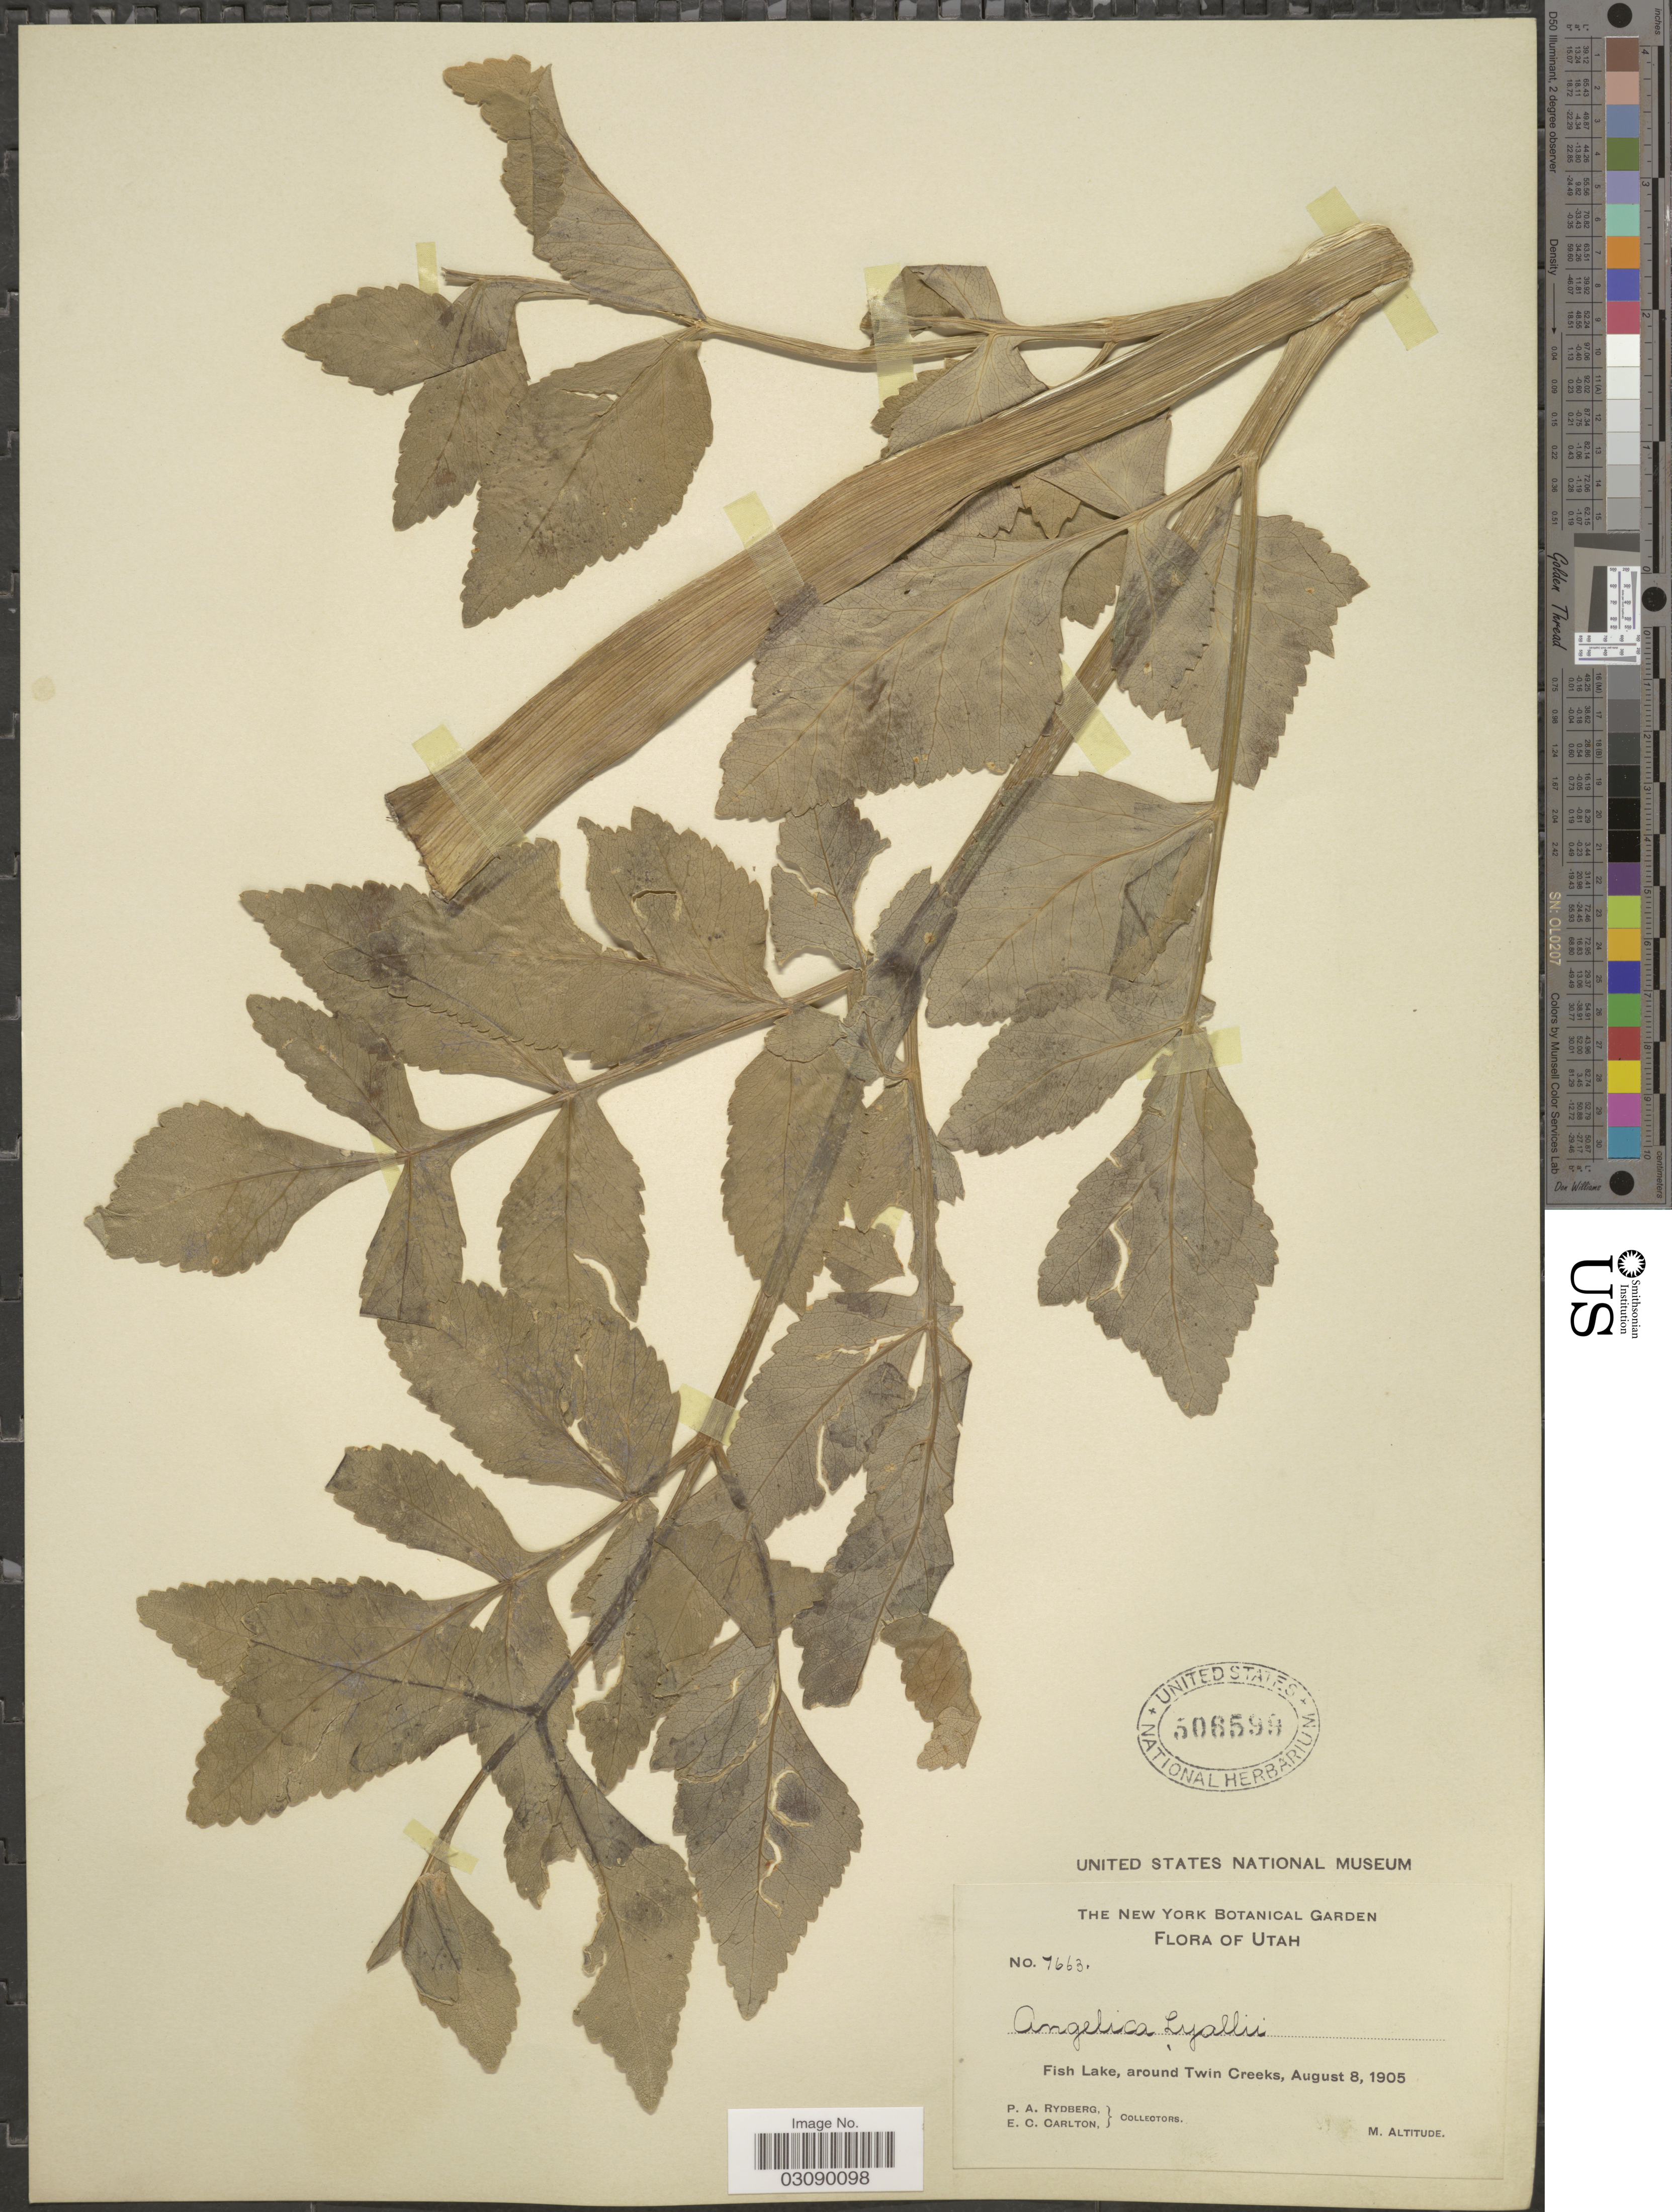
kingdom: Plantae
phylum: Tracheophyta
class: Magnoliopsida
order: Apiales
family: Apiaceae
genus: Angelica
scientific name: Angelica arguta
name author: Nutt.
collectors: P. A. Rydberg & E. Carlton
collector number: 7663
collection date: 1905-08-08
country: United States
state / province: Utah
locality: Fish Lake, around Twin Creeks.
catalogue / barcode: US 506599